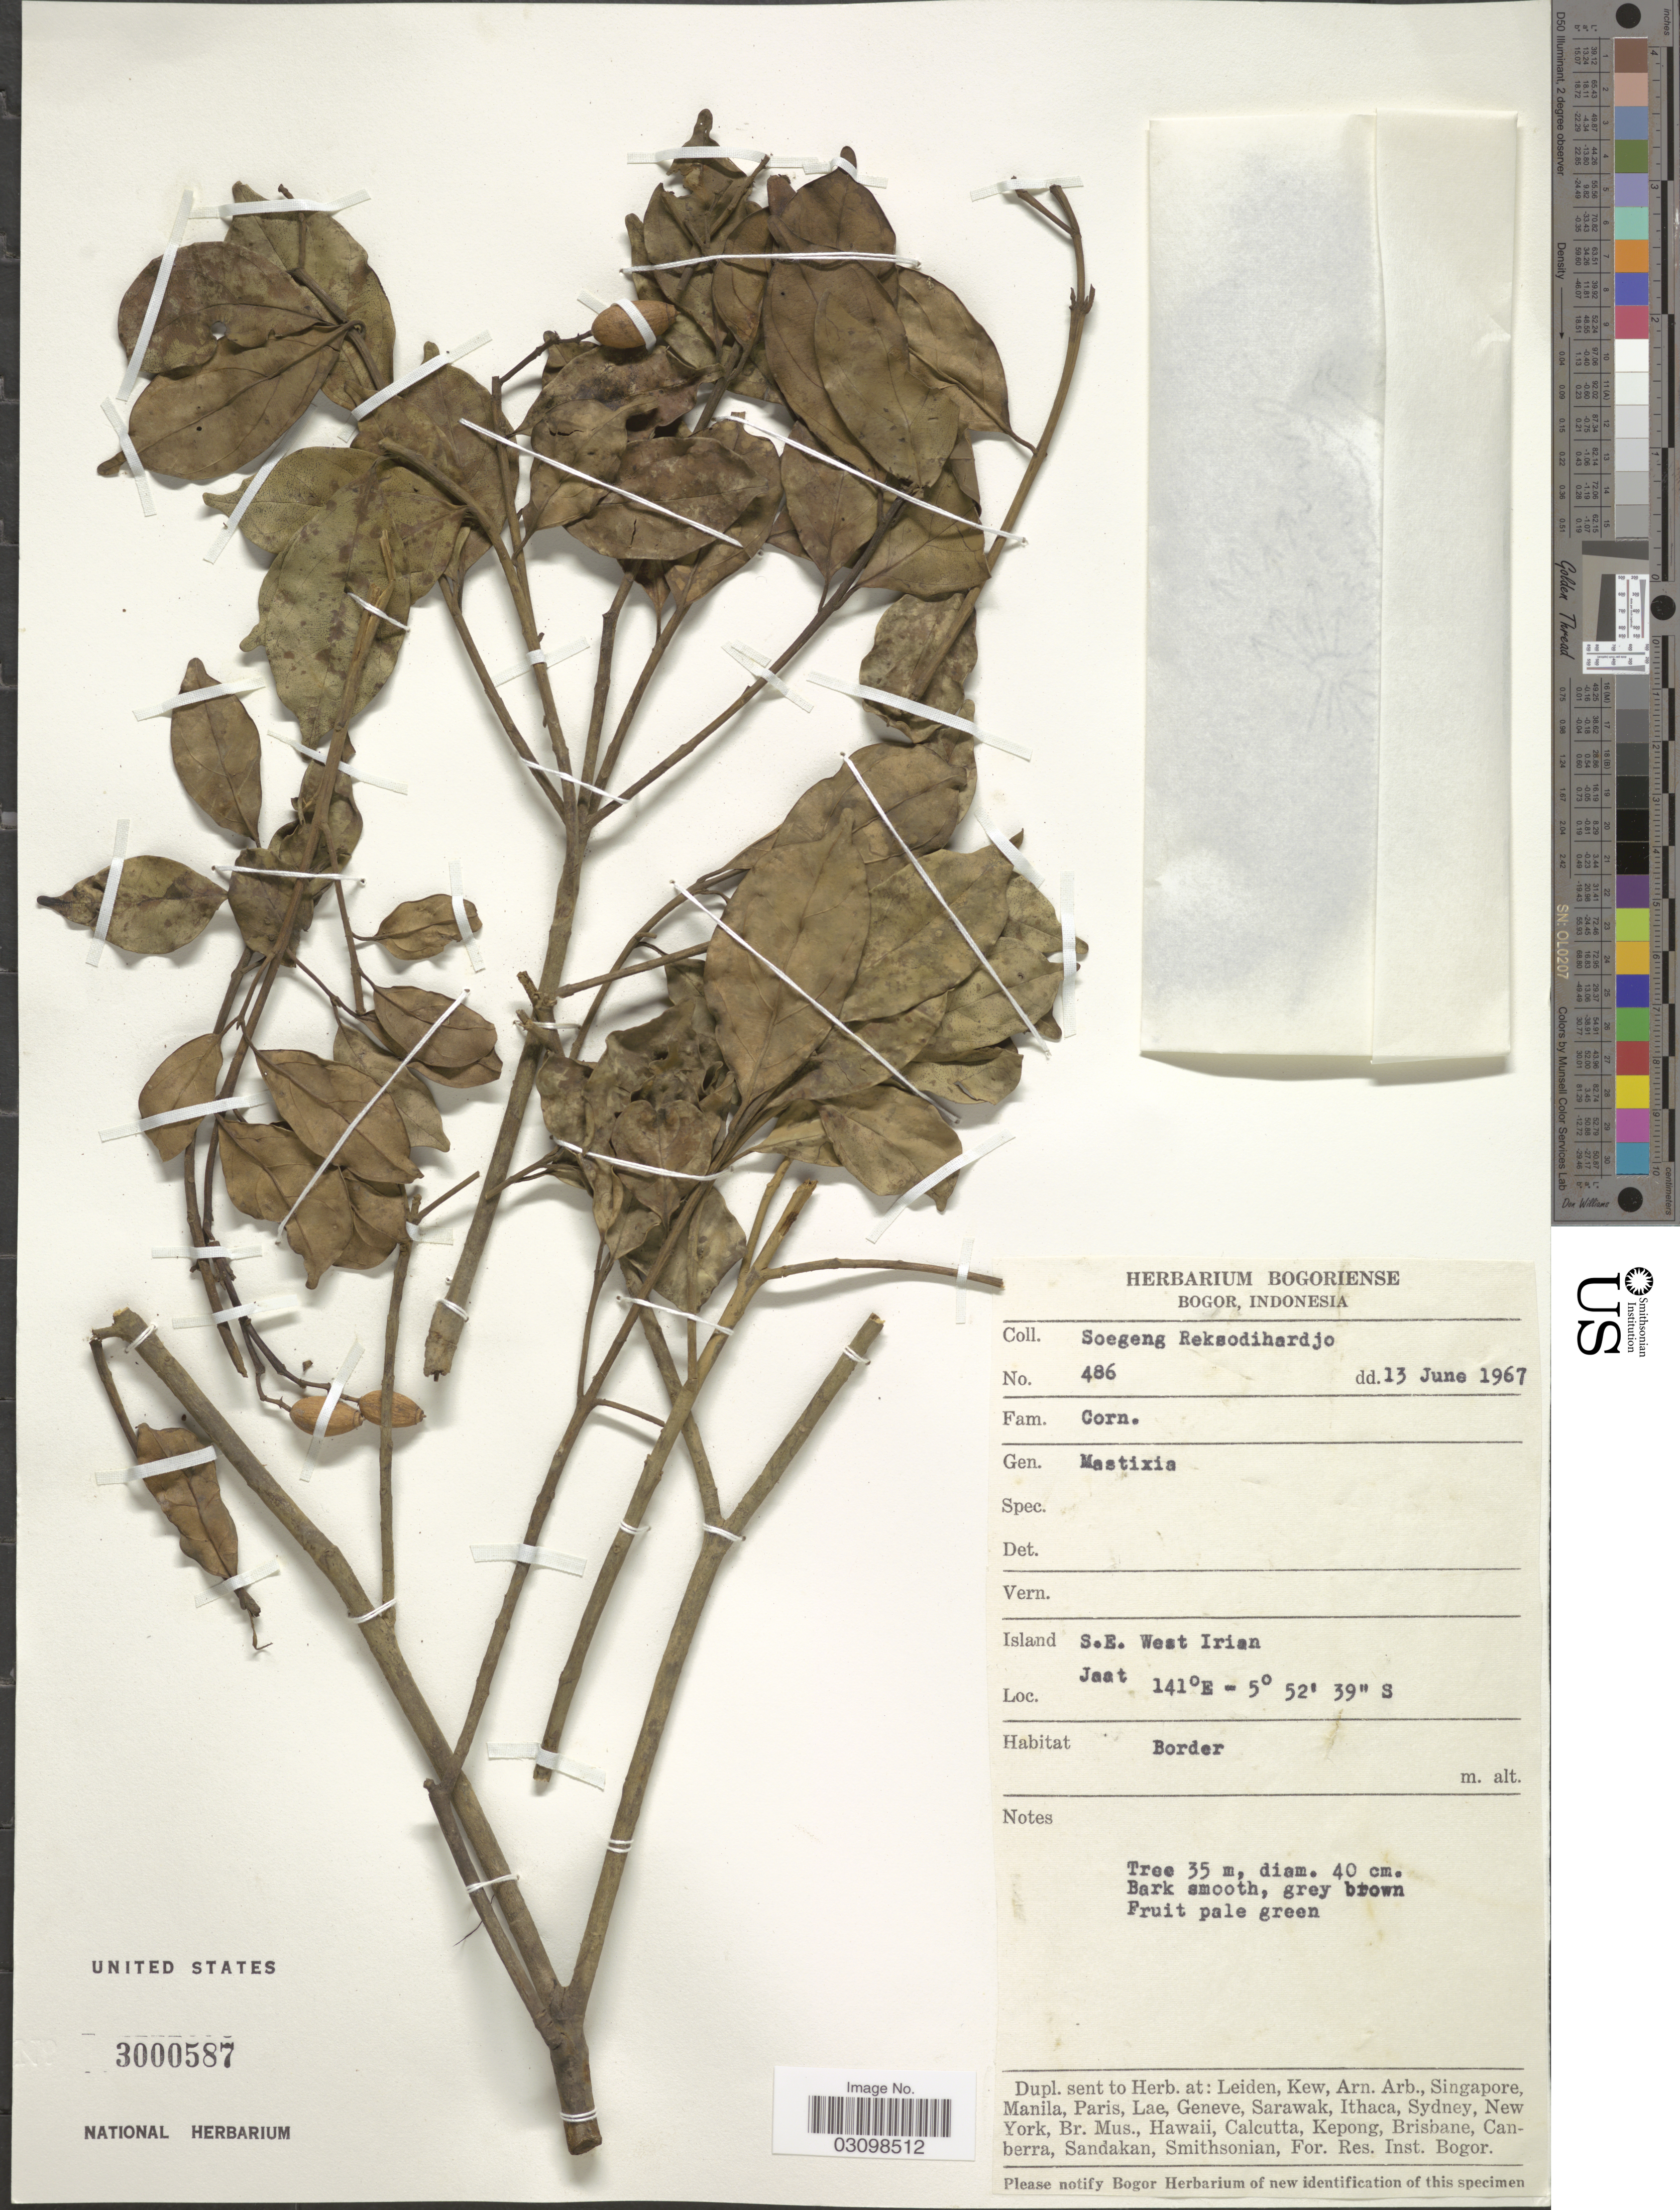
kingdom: Plantae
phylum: Tracheophyta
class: Magnoliopsida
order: Cornales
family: Nyssaceae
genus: Mastixia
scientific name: Mastixia sp.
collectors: S. Reksodihardjo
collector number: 486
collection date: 1967-06-13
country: Indonesia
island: New Guinea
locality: Island S.E. West Irian, Jaat [interpreted].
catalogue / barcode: US 3000587